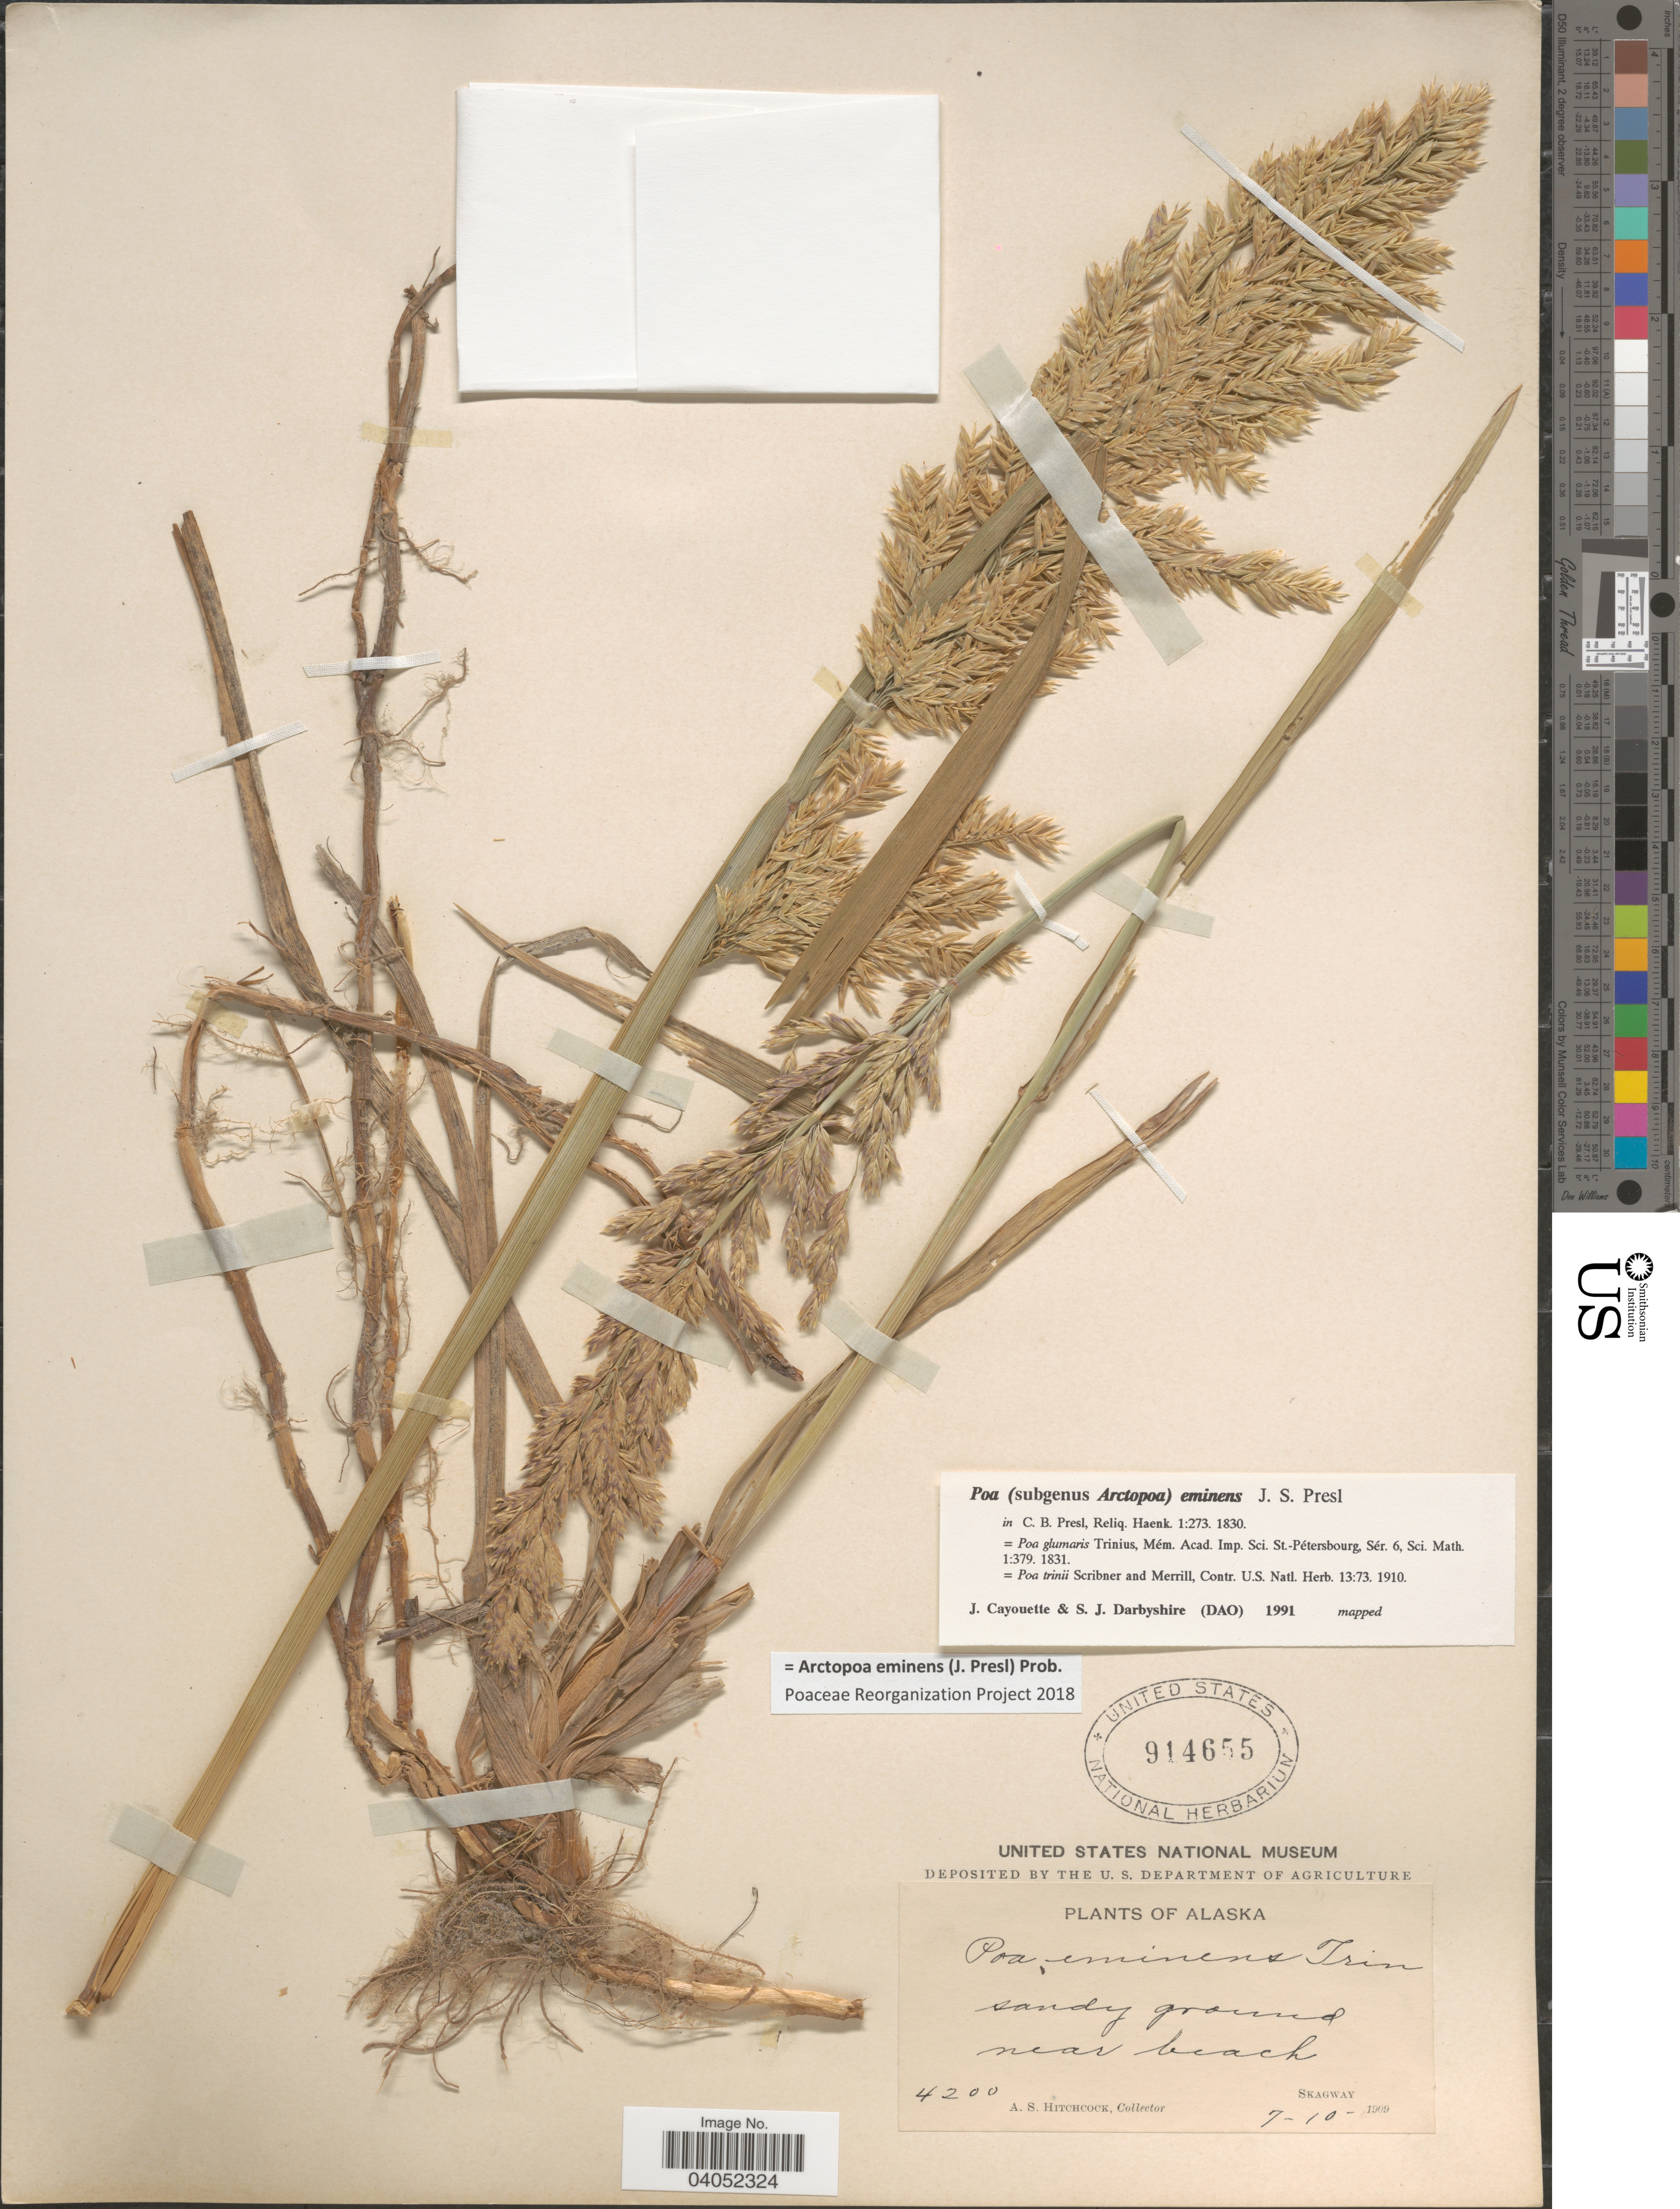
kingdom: Plantae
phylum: Tracheophyta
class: Liliopsida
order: Poales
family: Poaceae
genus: Arctopoa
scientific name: Arctopoa eminens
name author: (J. Presl) Prob.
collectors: A. S. Hitchcock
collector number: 4200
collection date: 1909-07-10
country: United States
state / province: Alaska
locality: Skagway.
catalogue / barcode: US 914655